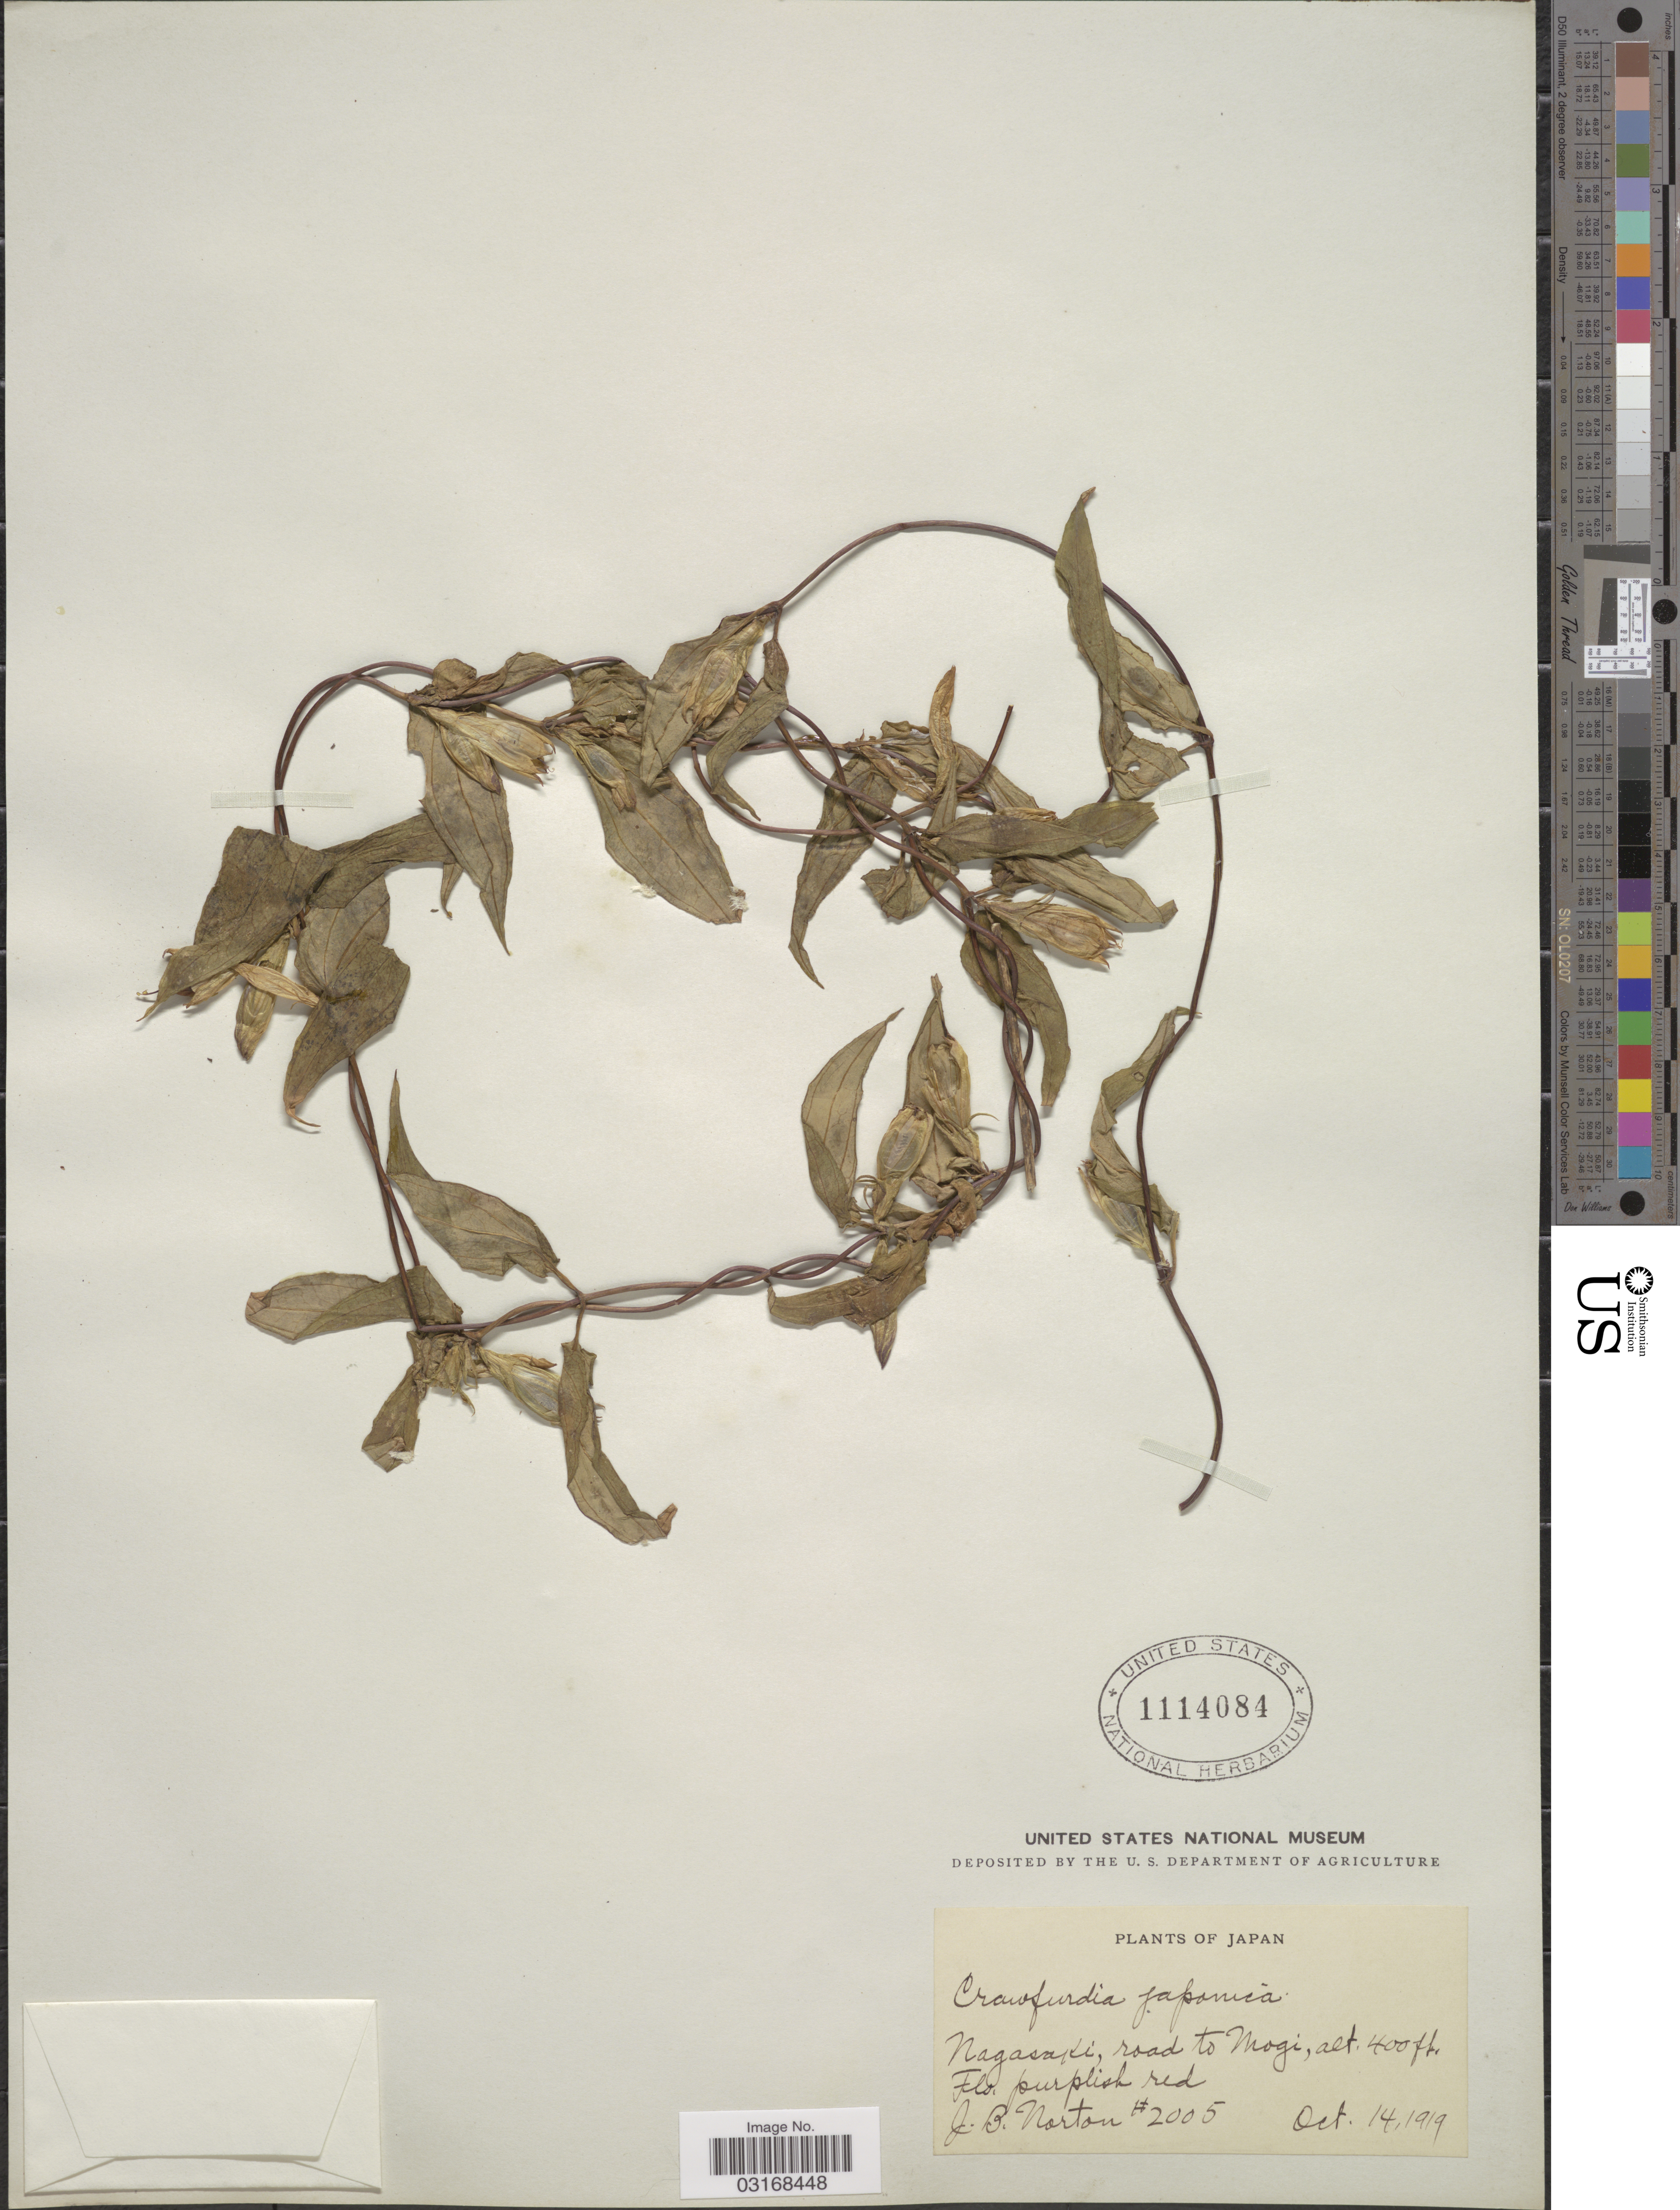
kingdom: Plantae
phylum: Tracheophyta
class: Magnoliopsida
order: Gentianales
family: Gentianaceae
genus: Crawfurdia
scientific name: Crawfurdia japonica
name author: Siebold & Zucc.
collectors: J. B. Norton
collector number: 2005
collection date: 1919-10-14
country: Japan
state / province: Nagasaki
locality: Road to Mogi.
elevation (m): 122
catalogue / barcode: US 1114084